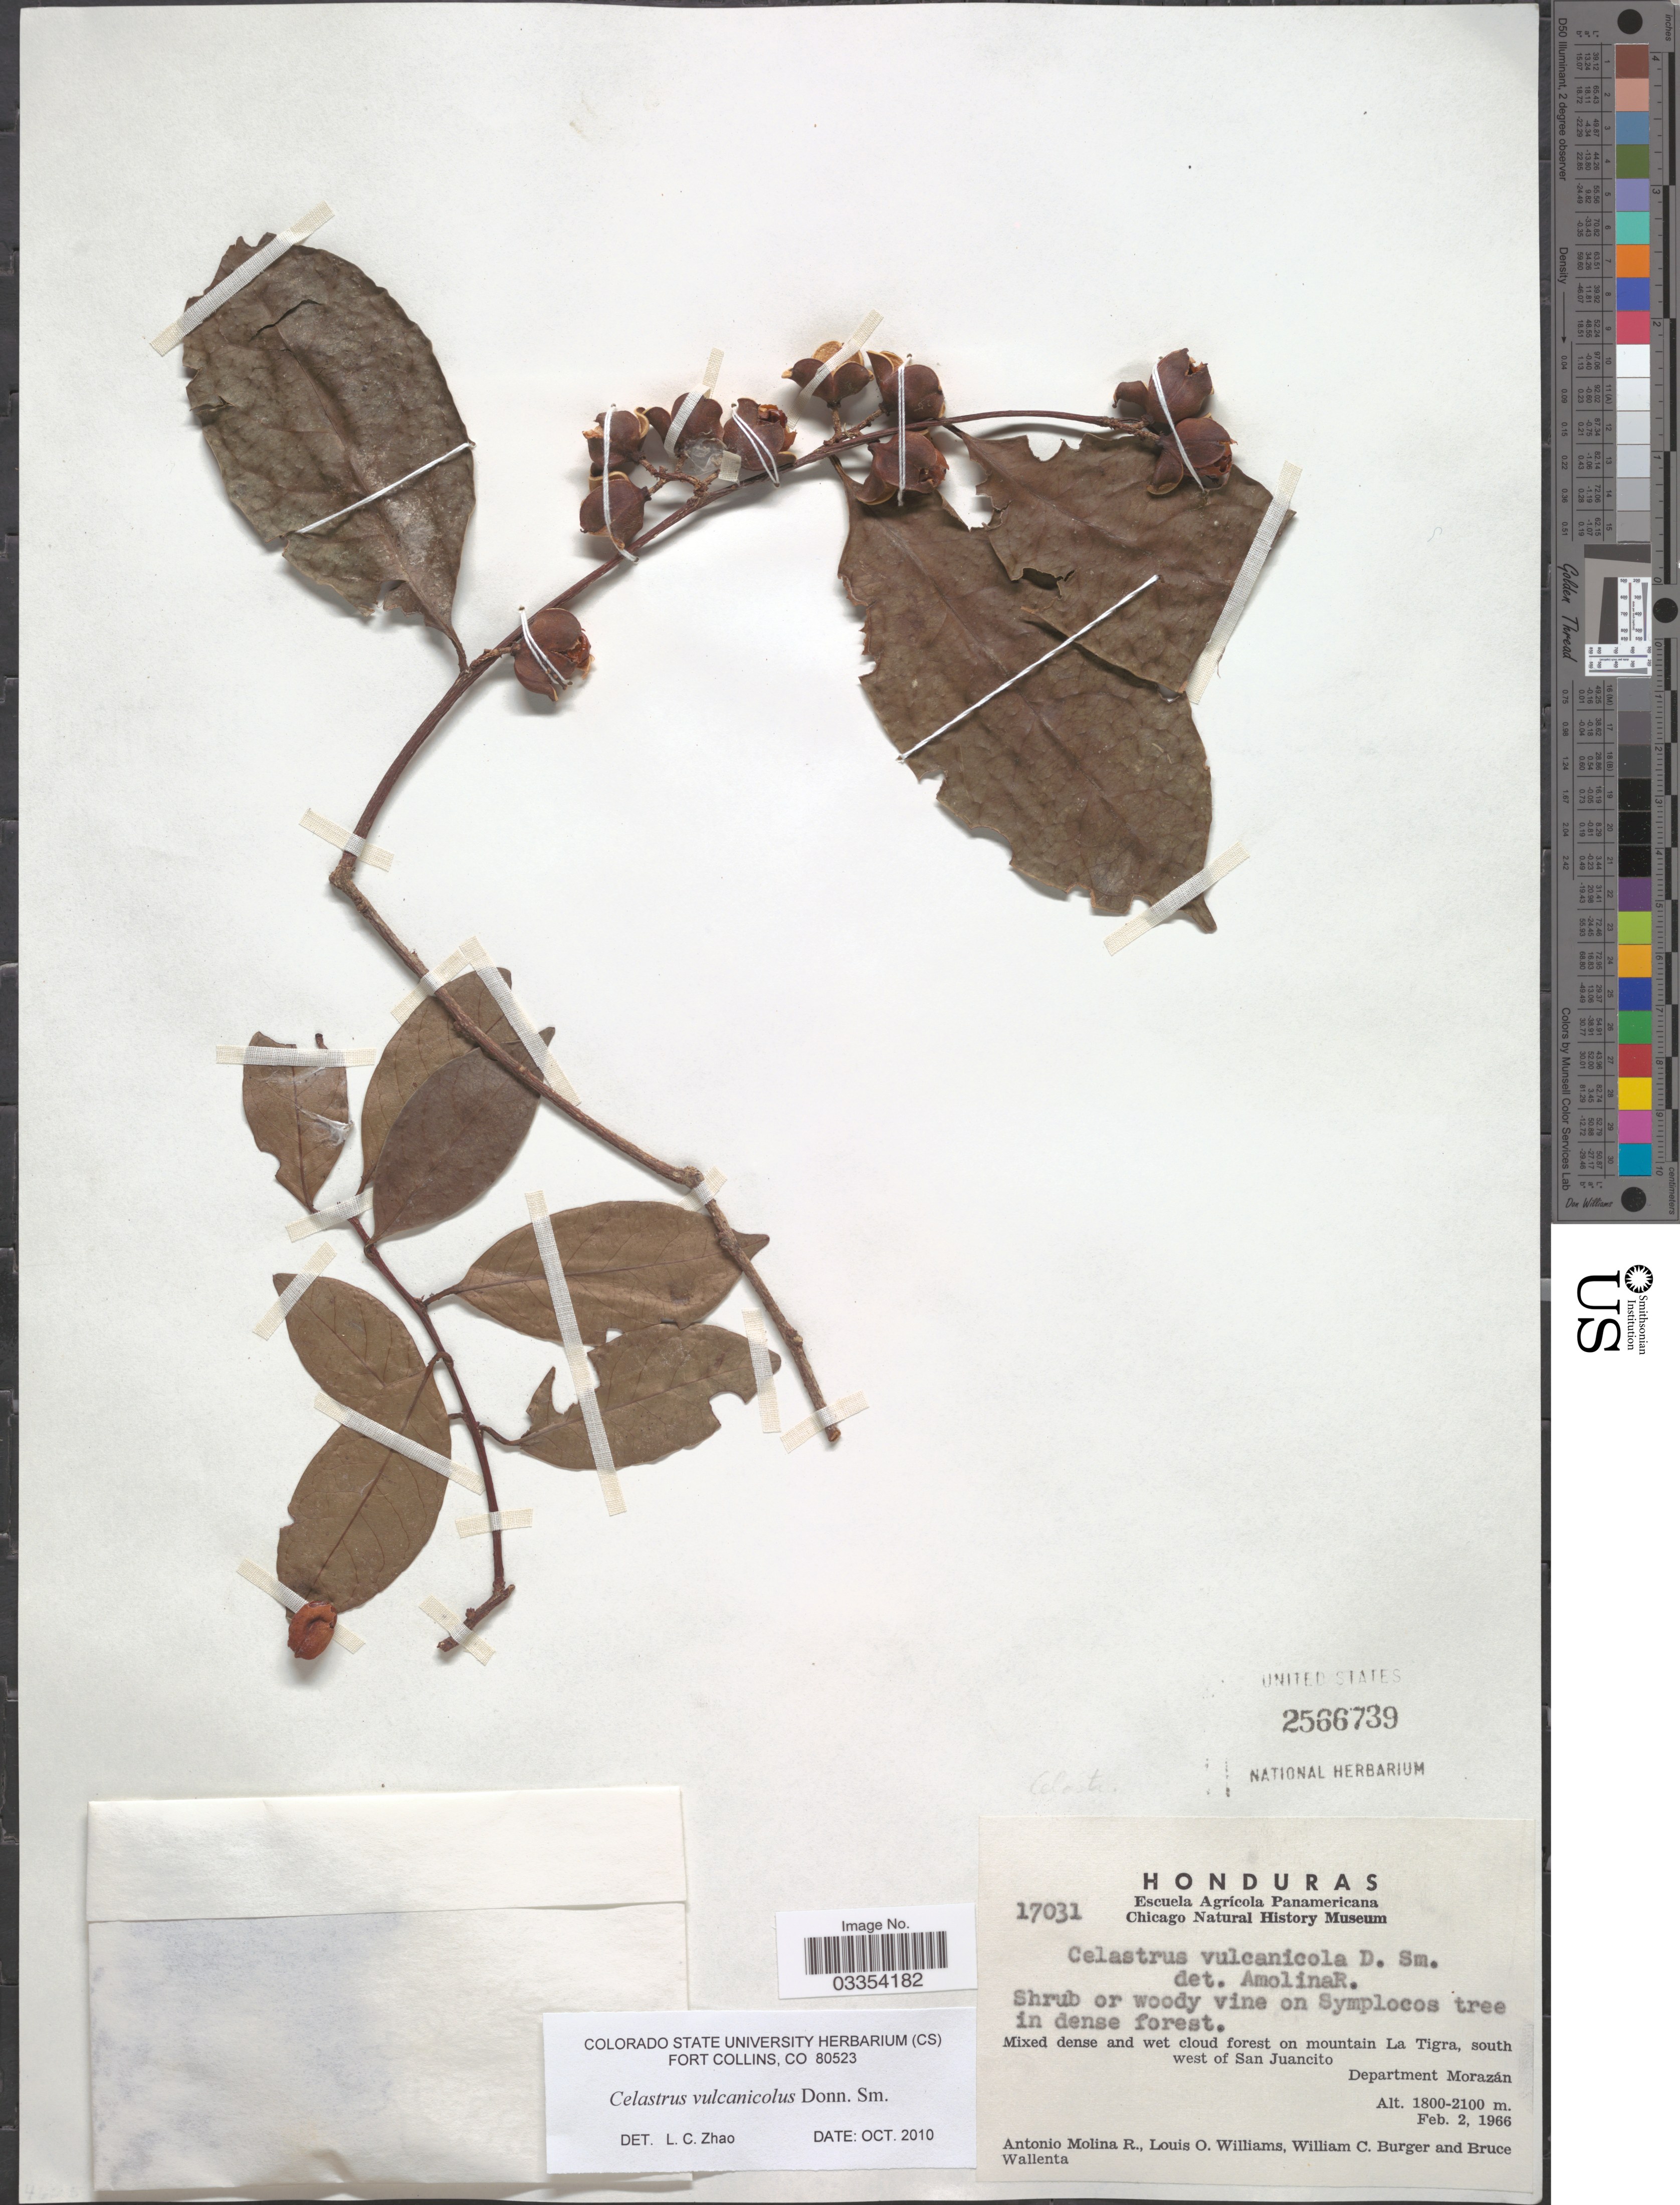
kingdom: Plantae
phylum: Tracheophyta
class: Magnoliopsida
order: Celastrales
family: Celastraceae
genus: Celastrus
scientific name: Celastrus vulcanicola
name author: Donn. Sm.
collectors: A. Molina R., L. O. Williams, W. Burger & B. Wallenta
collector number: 17031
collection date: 1966-02-02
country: Honduras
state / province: Fco. Morazán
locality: Mixed dense and wet cloud forest on mountain La Tigra, south west of San Juancito. Department Morazán.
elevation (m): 1800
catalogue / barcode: US 2566739